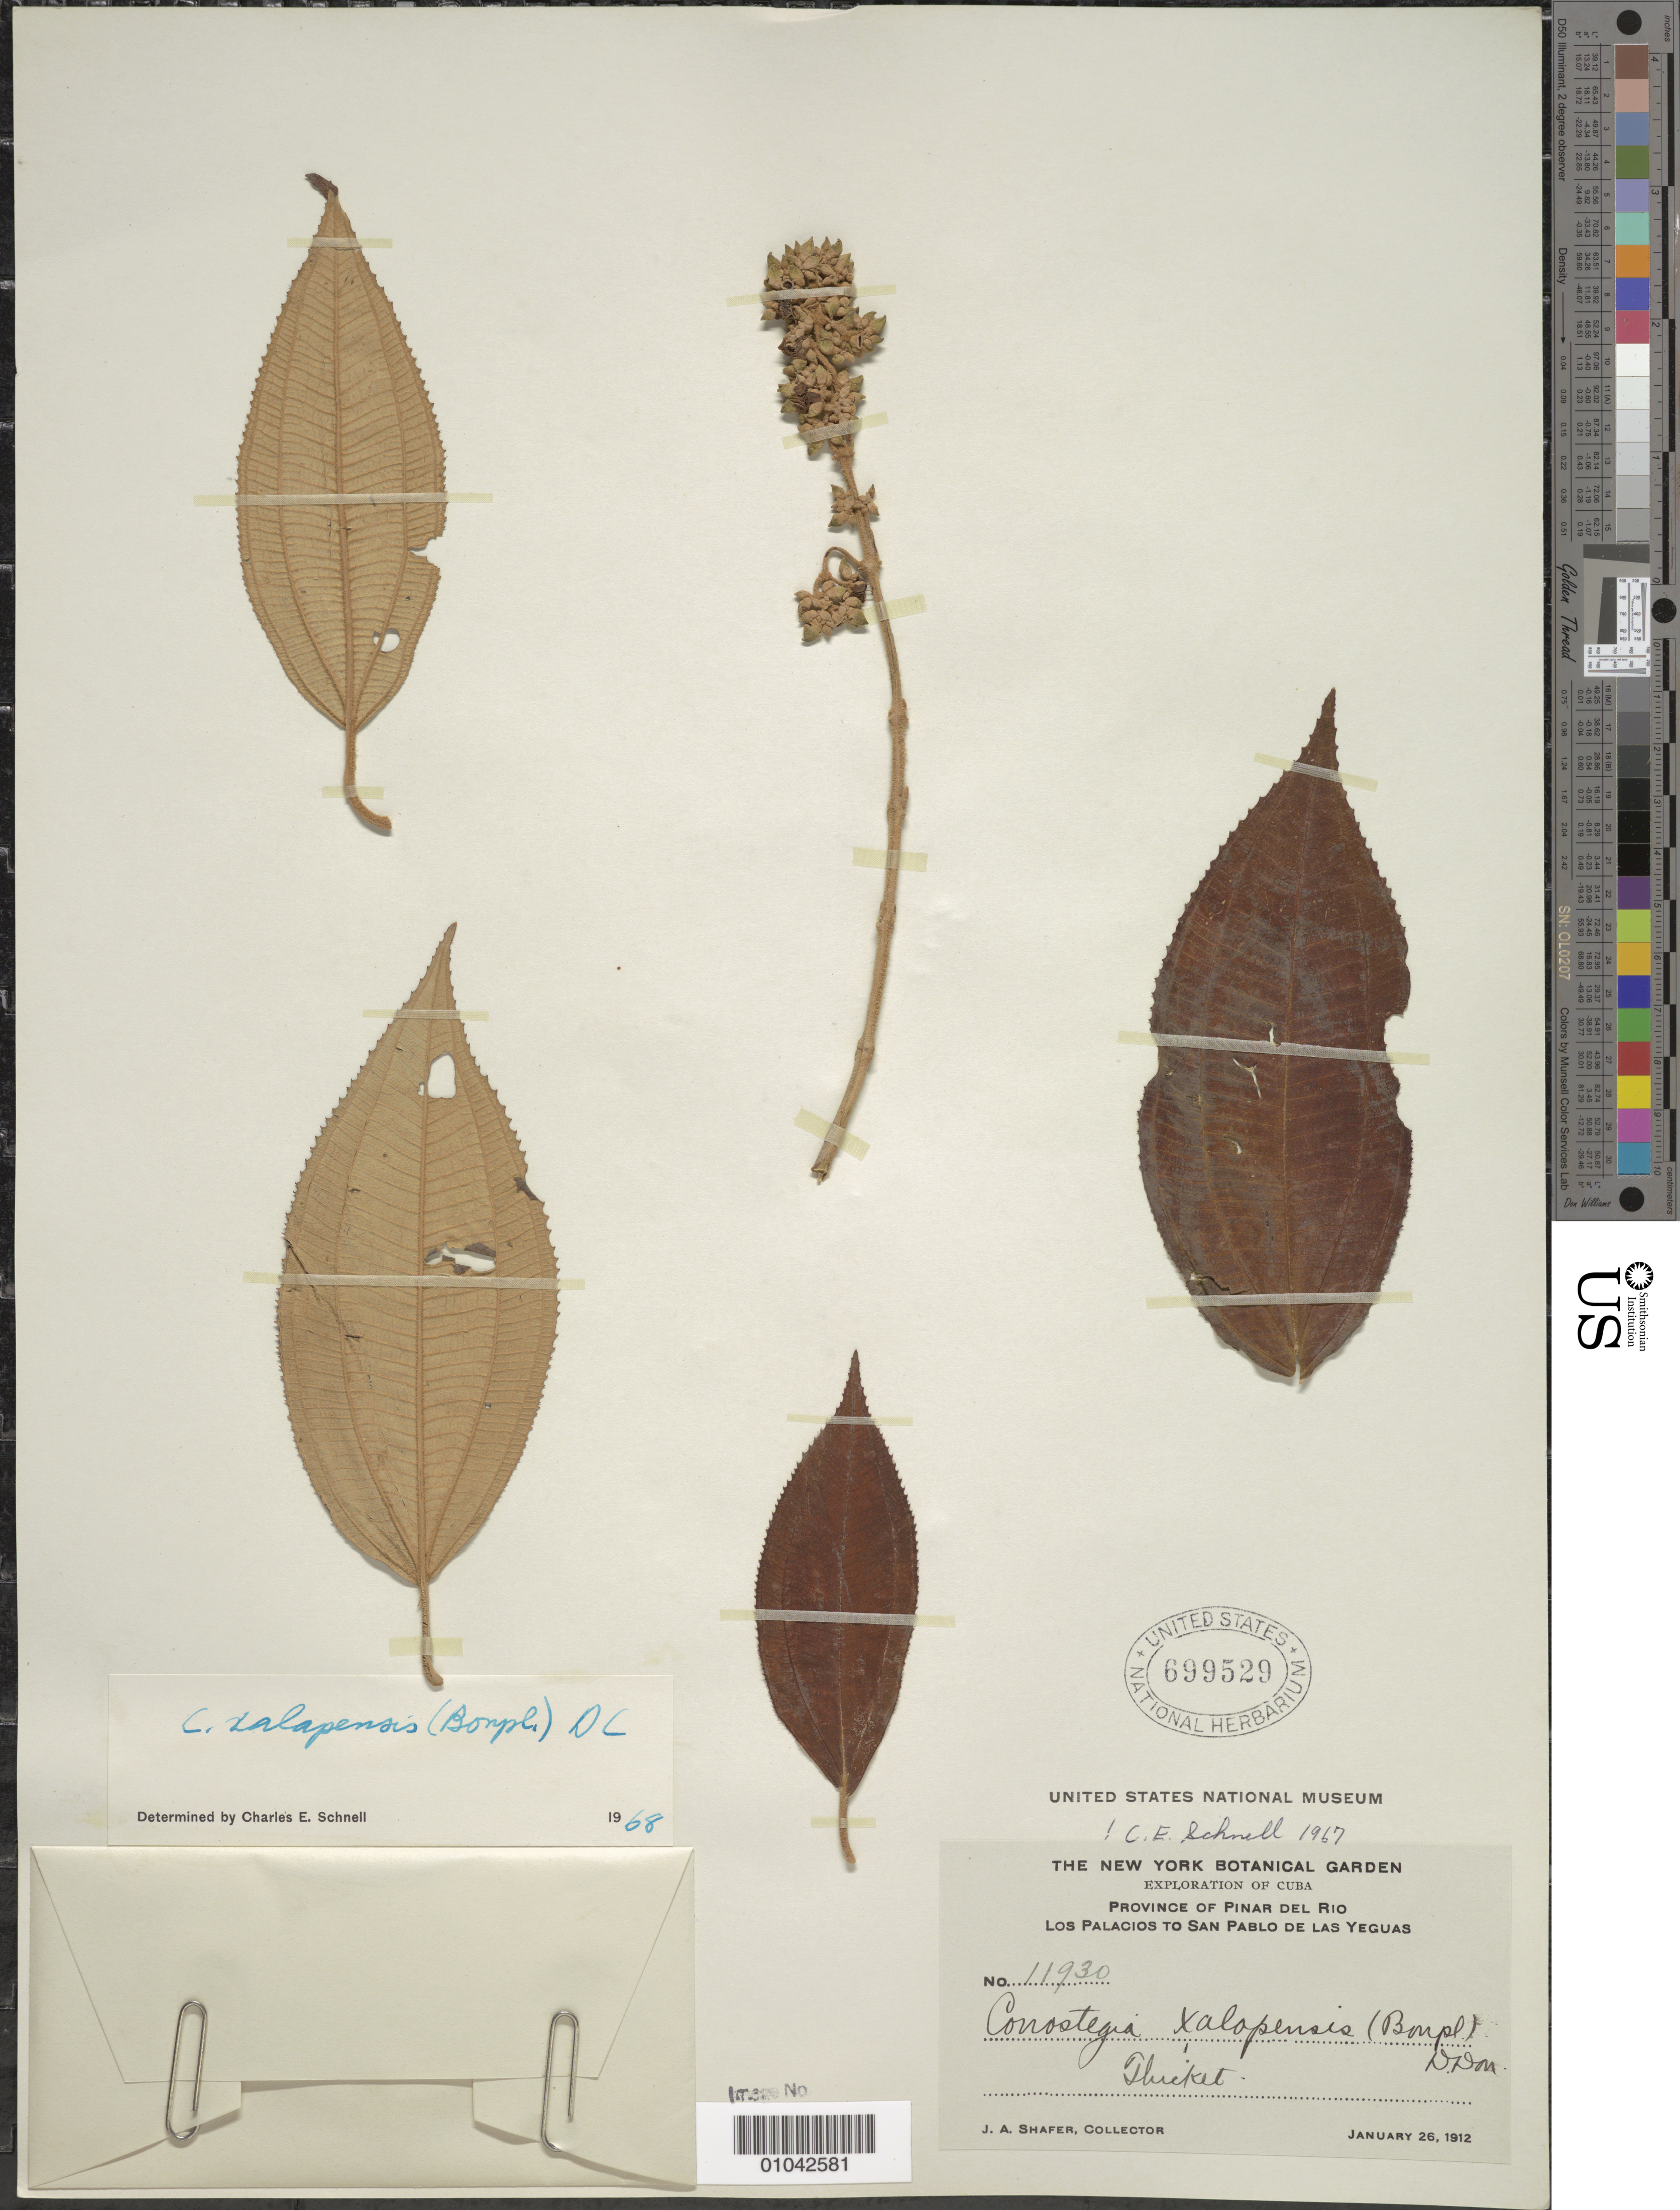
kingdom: Plantae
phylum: Tracheophyta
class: Magnoliopsida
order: Myrtales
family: Melastomataceae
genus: Conostegia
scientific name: Conostegia xylapensis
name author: (Bonpl.) D. Don ex DC.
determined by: Schnell, C. E.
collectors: J. A. Shafer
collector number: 11930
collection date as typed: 26 Jan 1912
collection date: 1912-01-26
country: Cuba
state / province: Pinar del Rio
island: Cuba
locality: Los Palacios to San Pablo de las Yeguas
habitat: Thicket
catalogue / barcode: US 699529